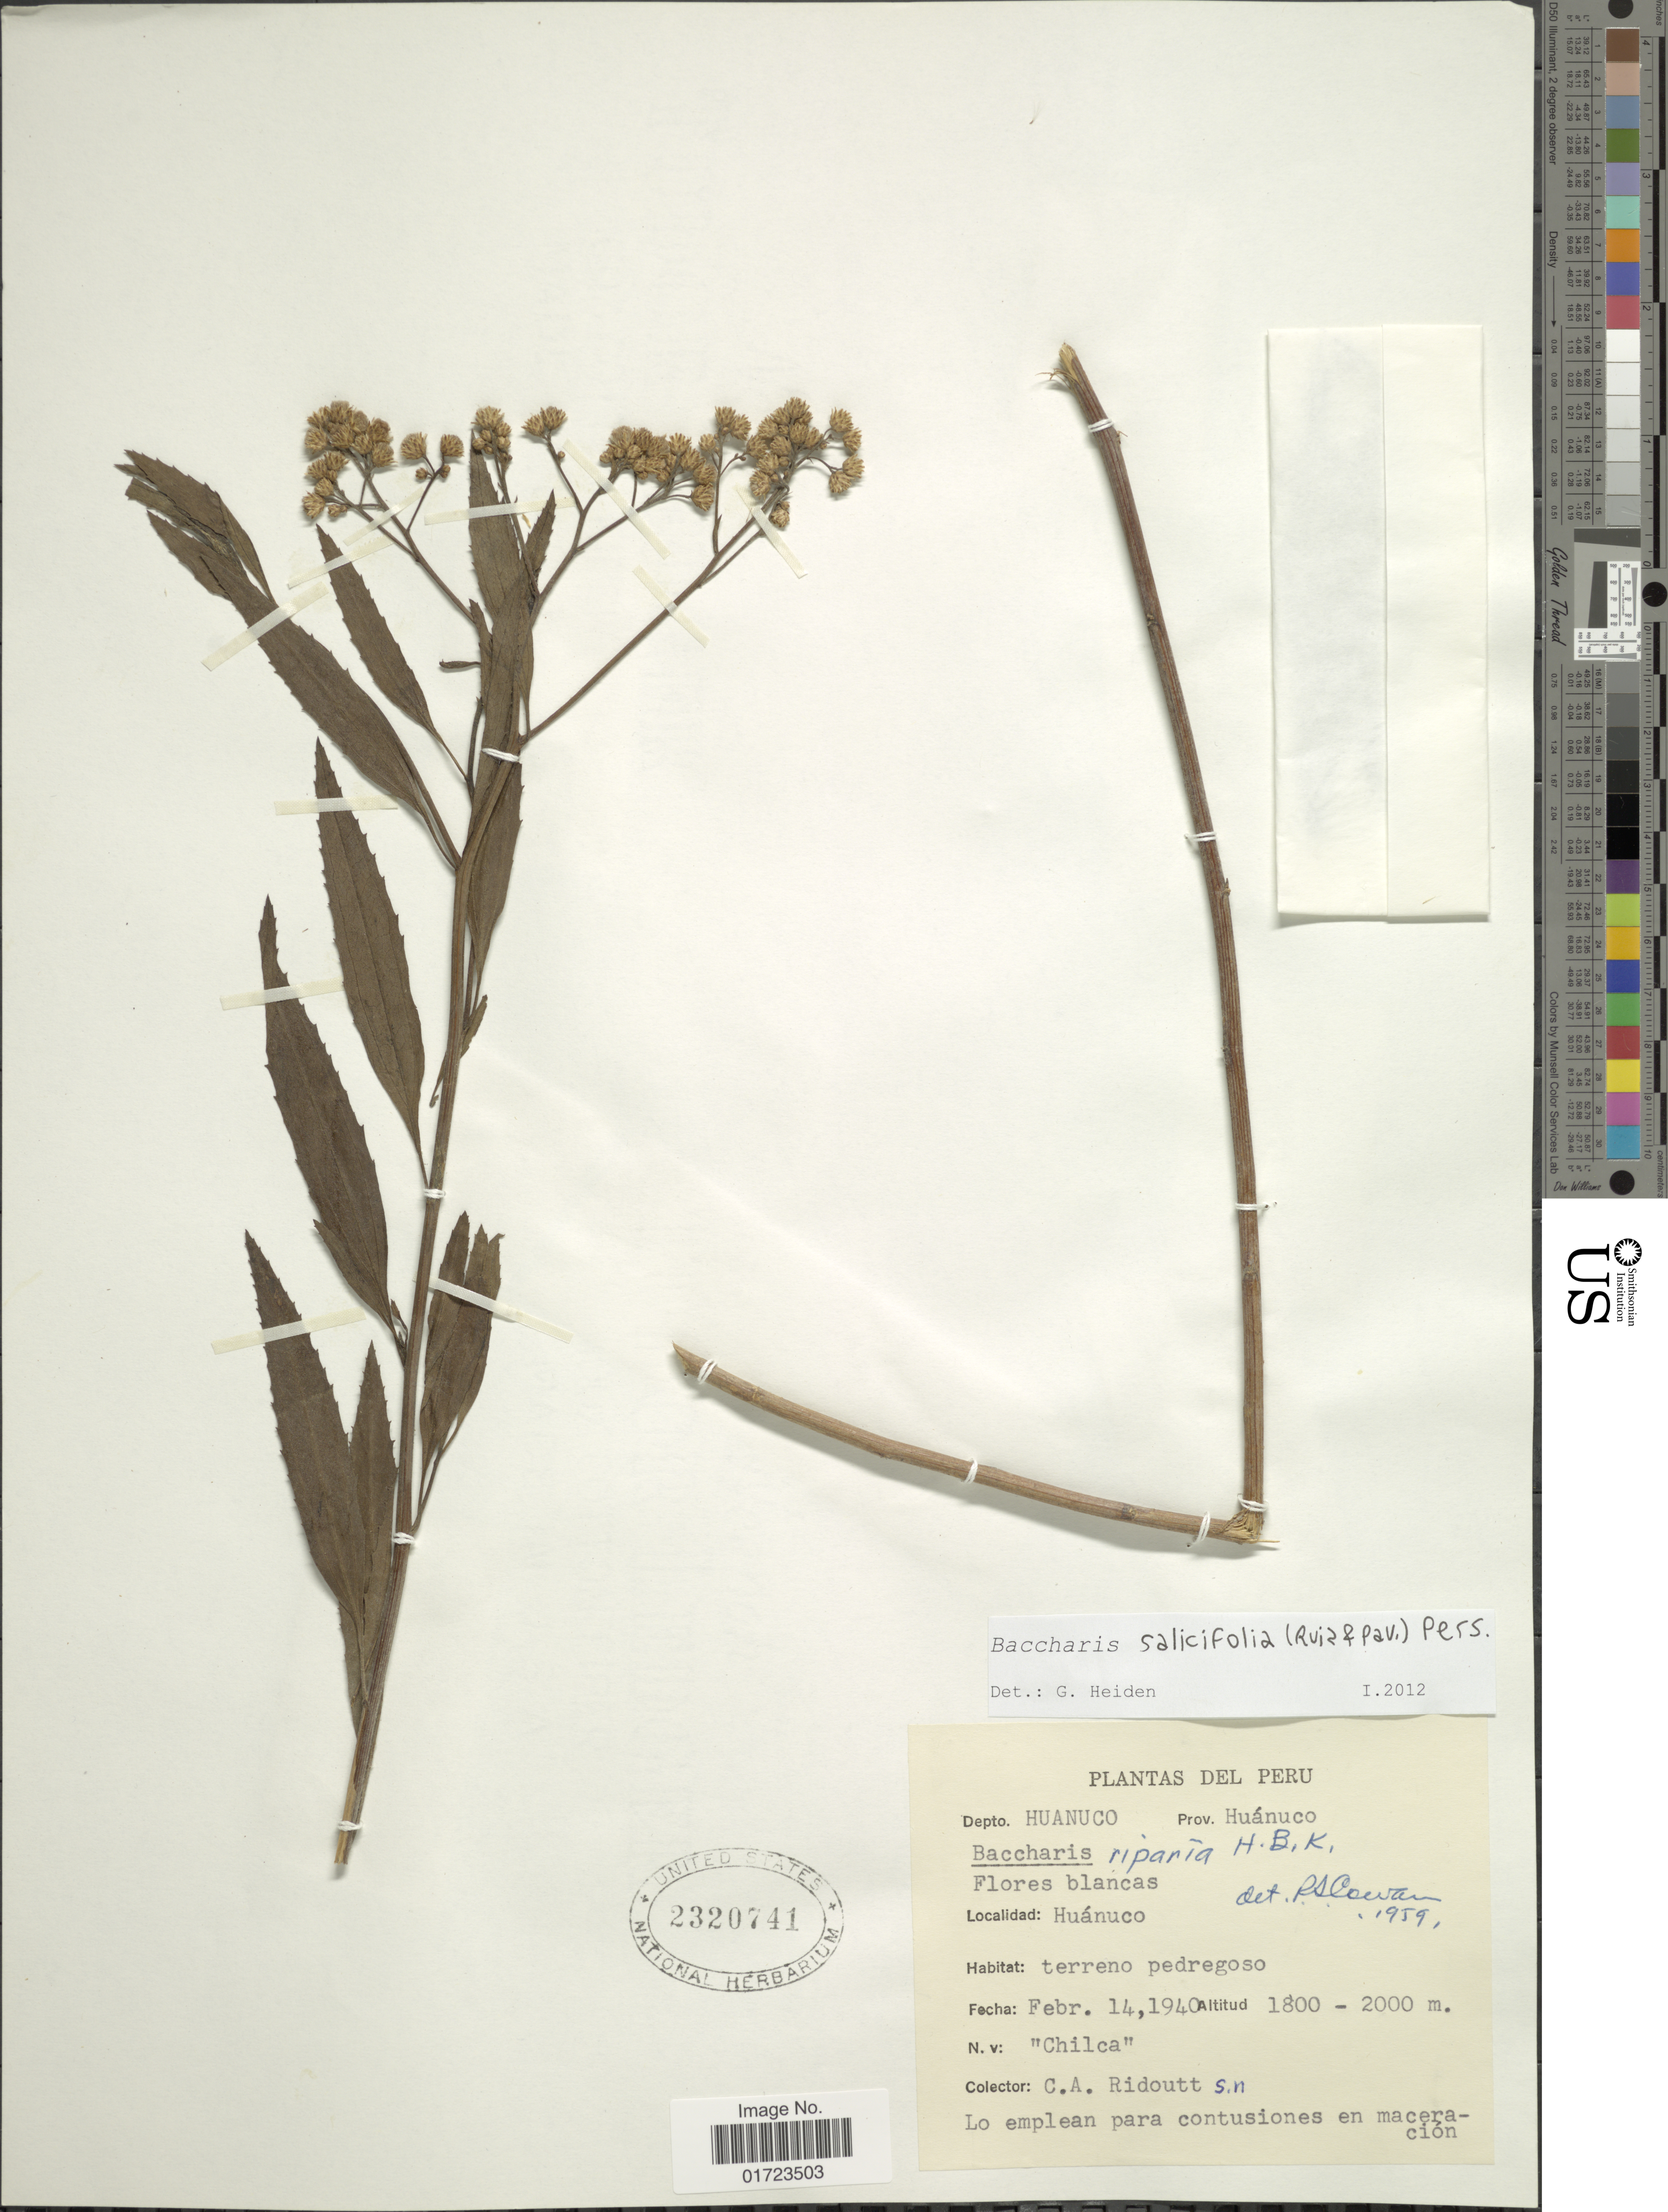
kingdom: Plantae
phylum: Tracheophyta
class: Magnoliopsida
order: Asterales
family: Asteraceae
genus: Baccharis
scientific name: Baccharis salicifolia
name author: (Ruiz & Pav.) Pers.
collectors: C. Ridoutt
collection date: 1940-02-14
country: Peru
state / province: Huánuco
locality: Depto. Huanuco, Prov. Huanuco, Huanuco.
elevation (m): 1800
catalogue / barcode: US 2320741